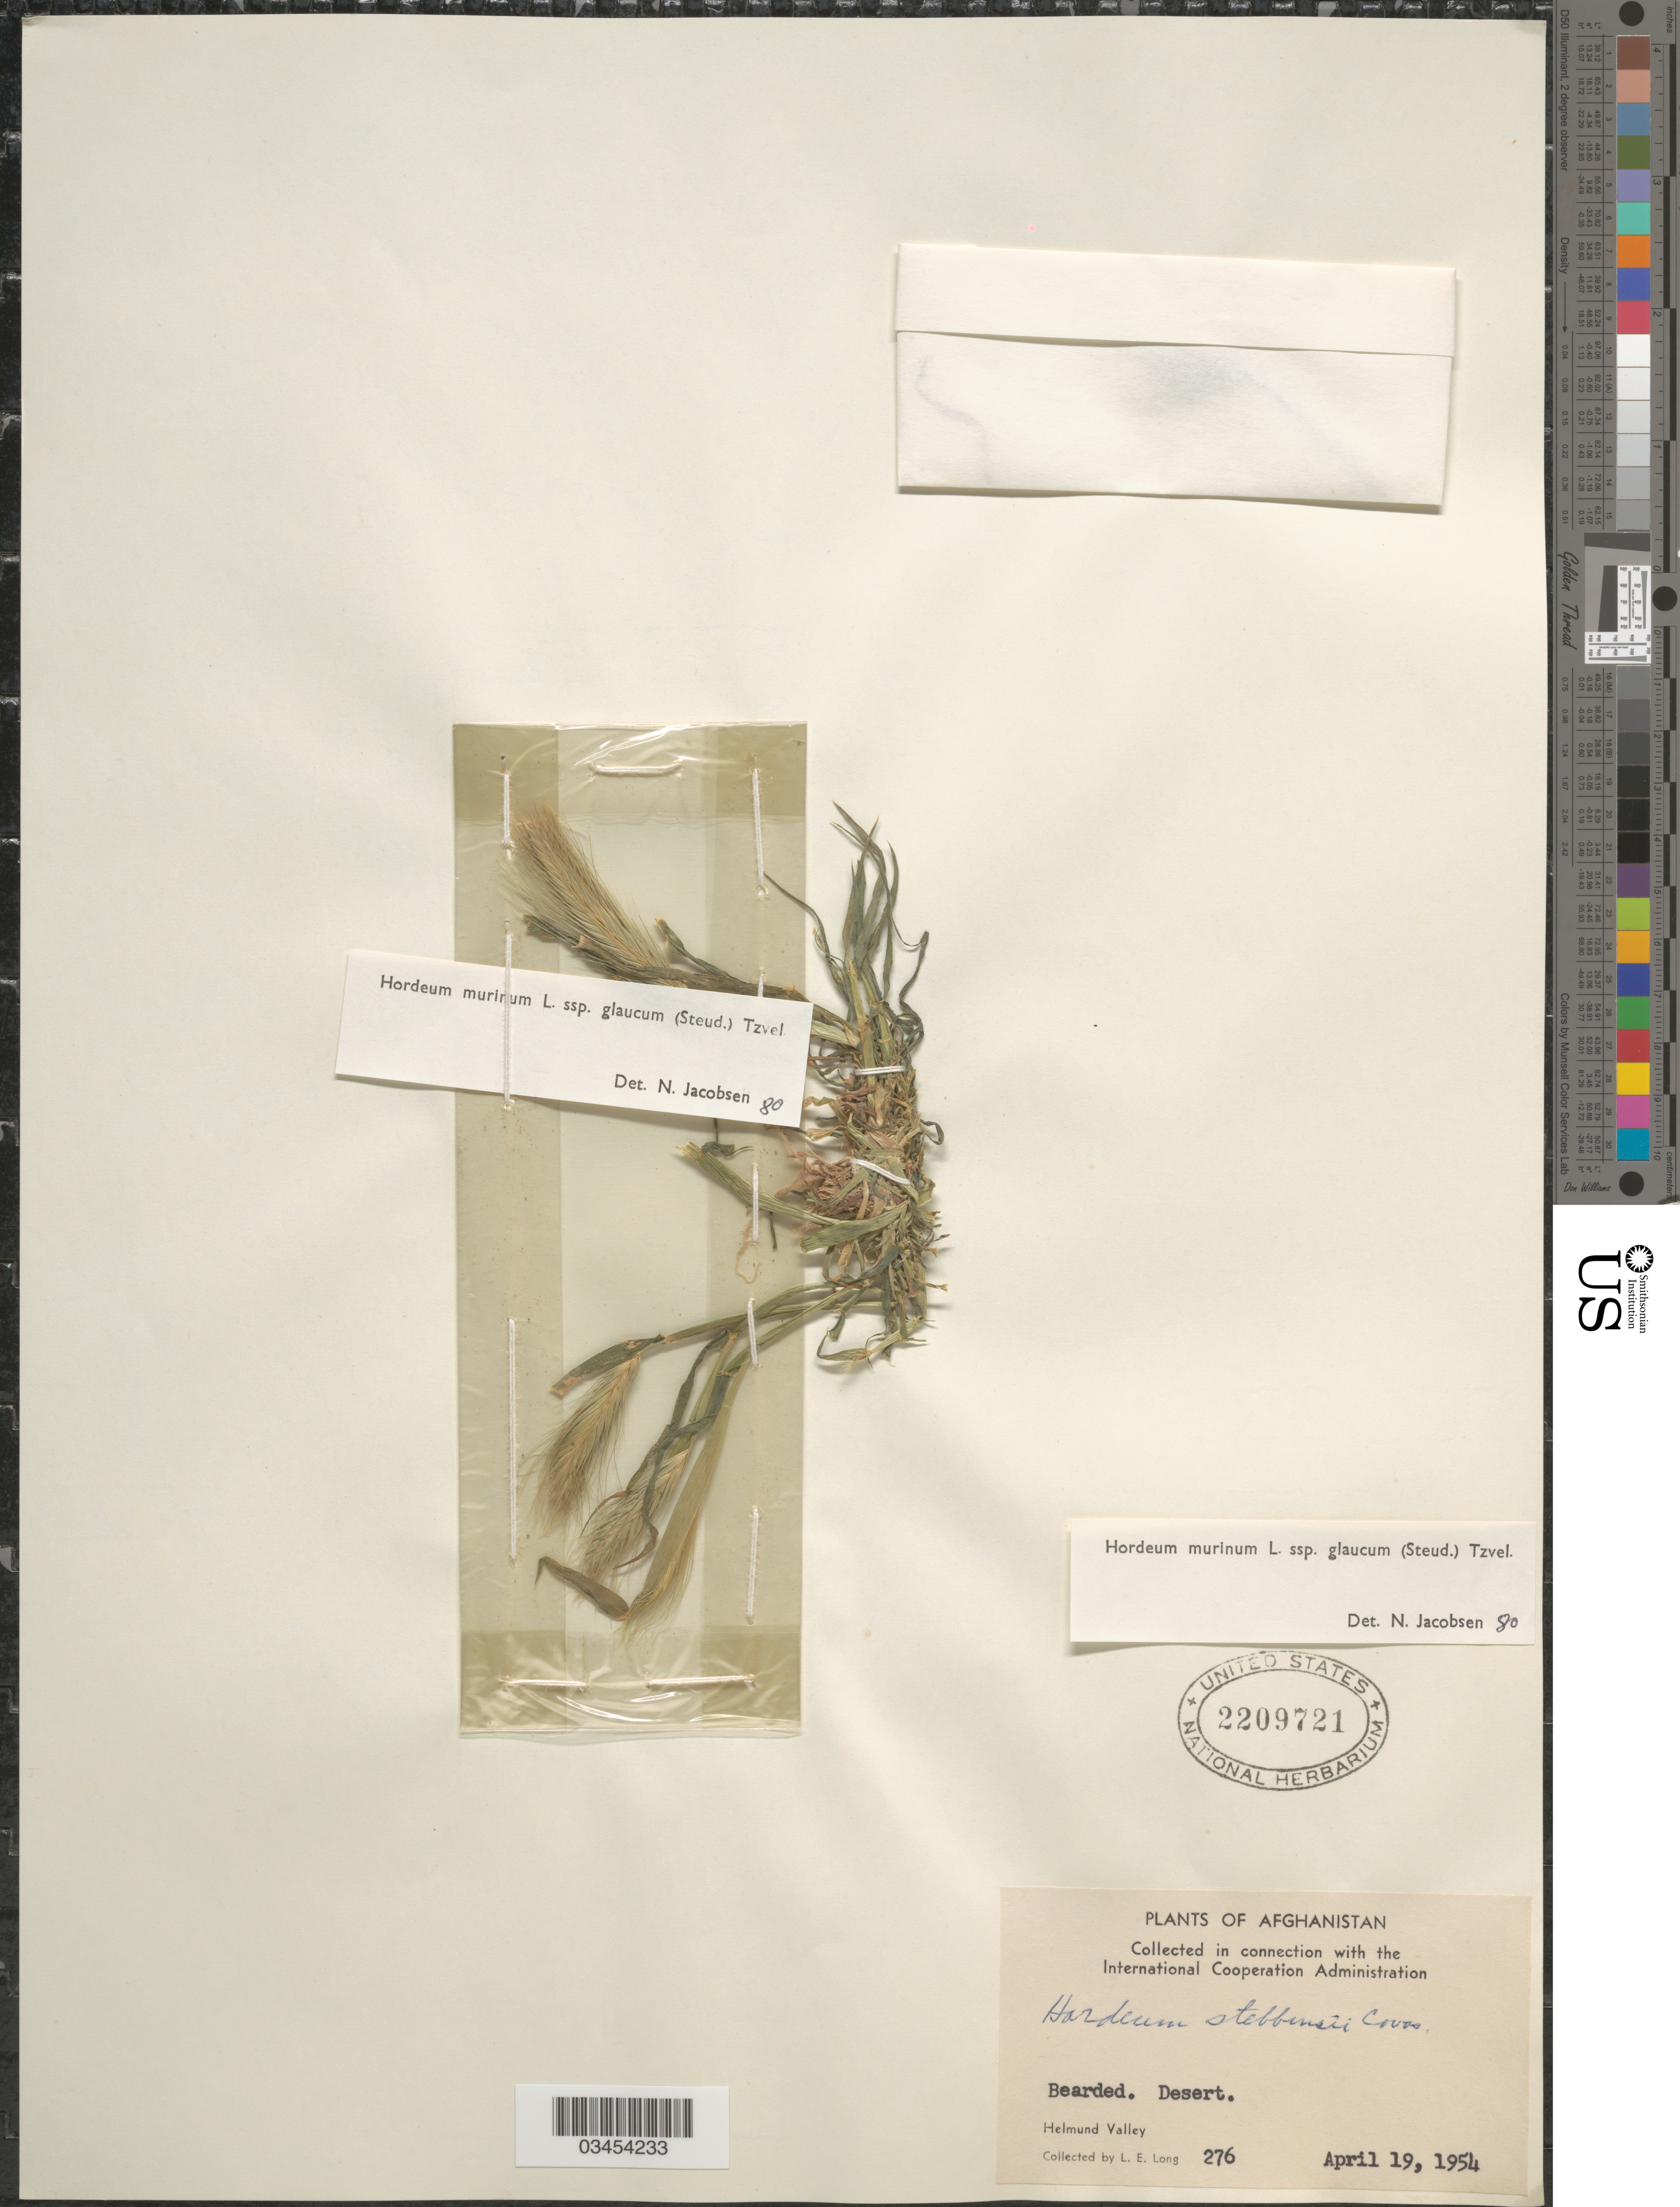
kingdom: Plantae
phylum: Tracheophyta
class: Liliopsida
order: Poales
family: Poaceae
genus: Hordeum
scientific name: Hordeum murinum subsp. glaucum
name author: (Steud.) Tzvelev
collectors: L. E. Long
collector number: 276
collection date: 1954-04-19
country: Afghanistan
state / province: Helmand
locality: Helmund Valley.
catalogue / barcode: US 2209721